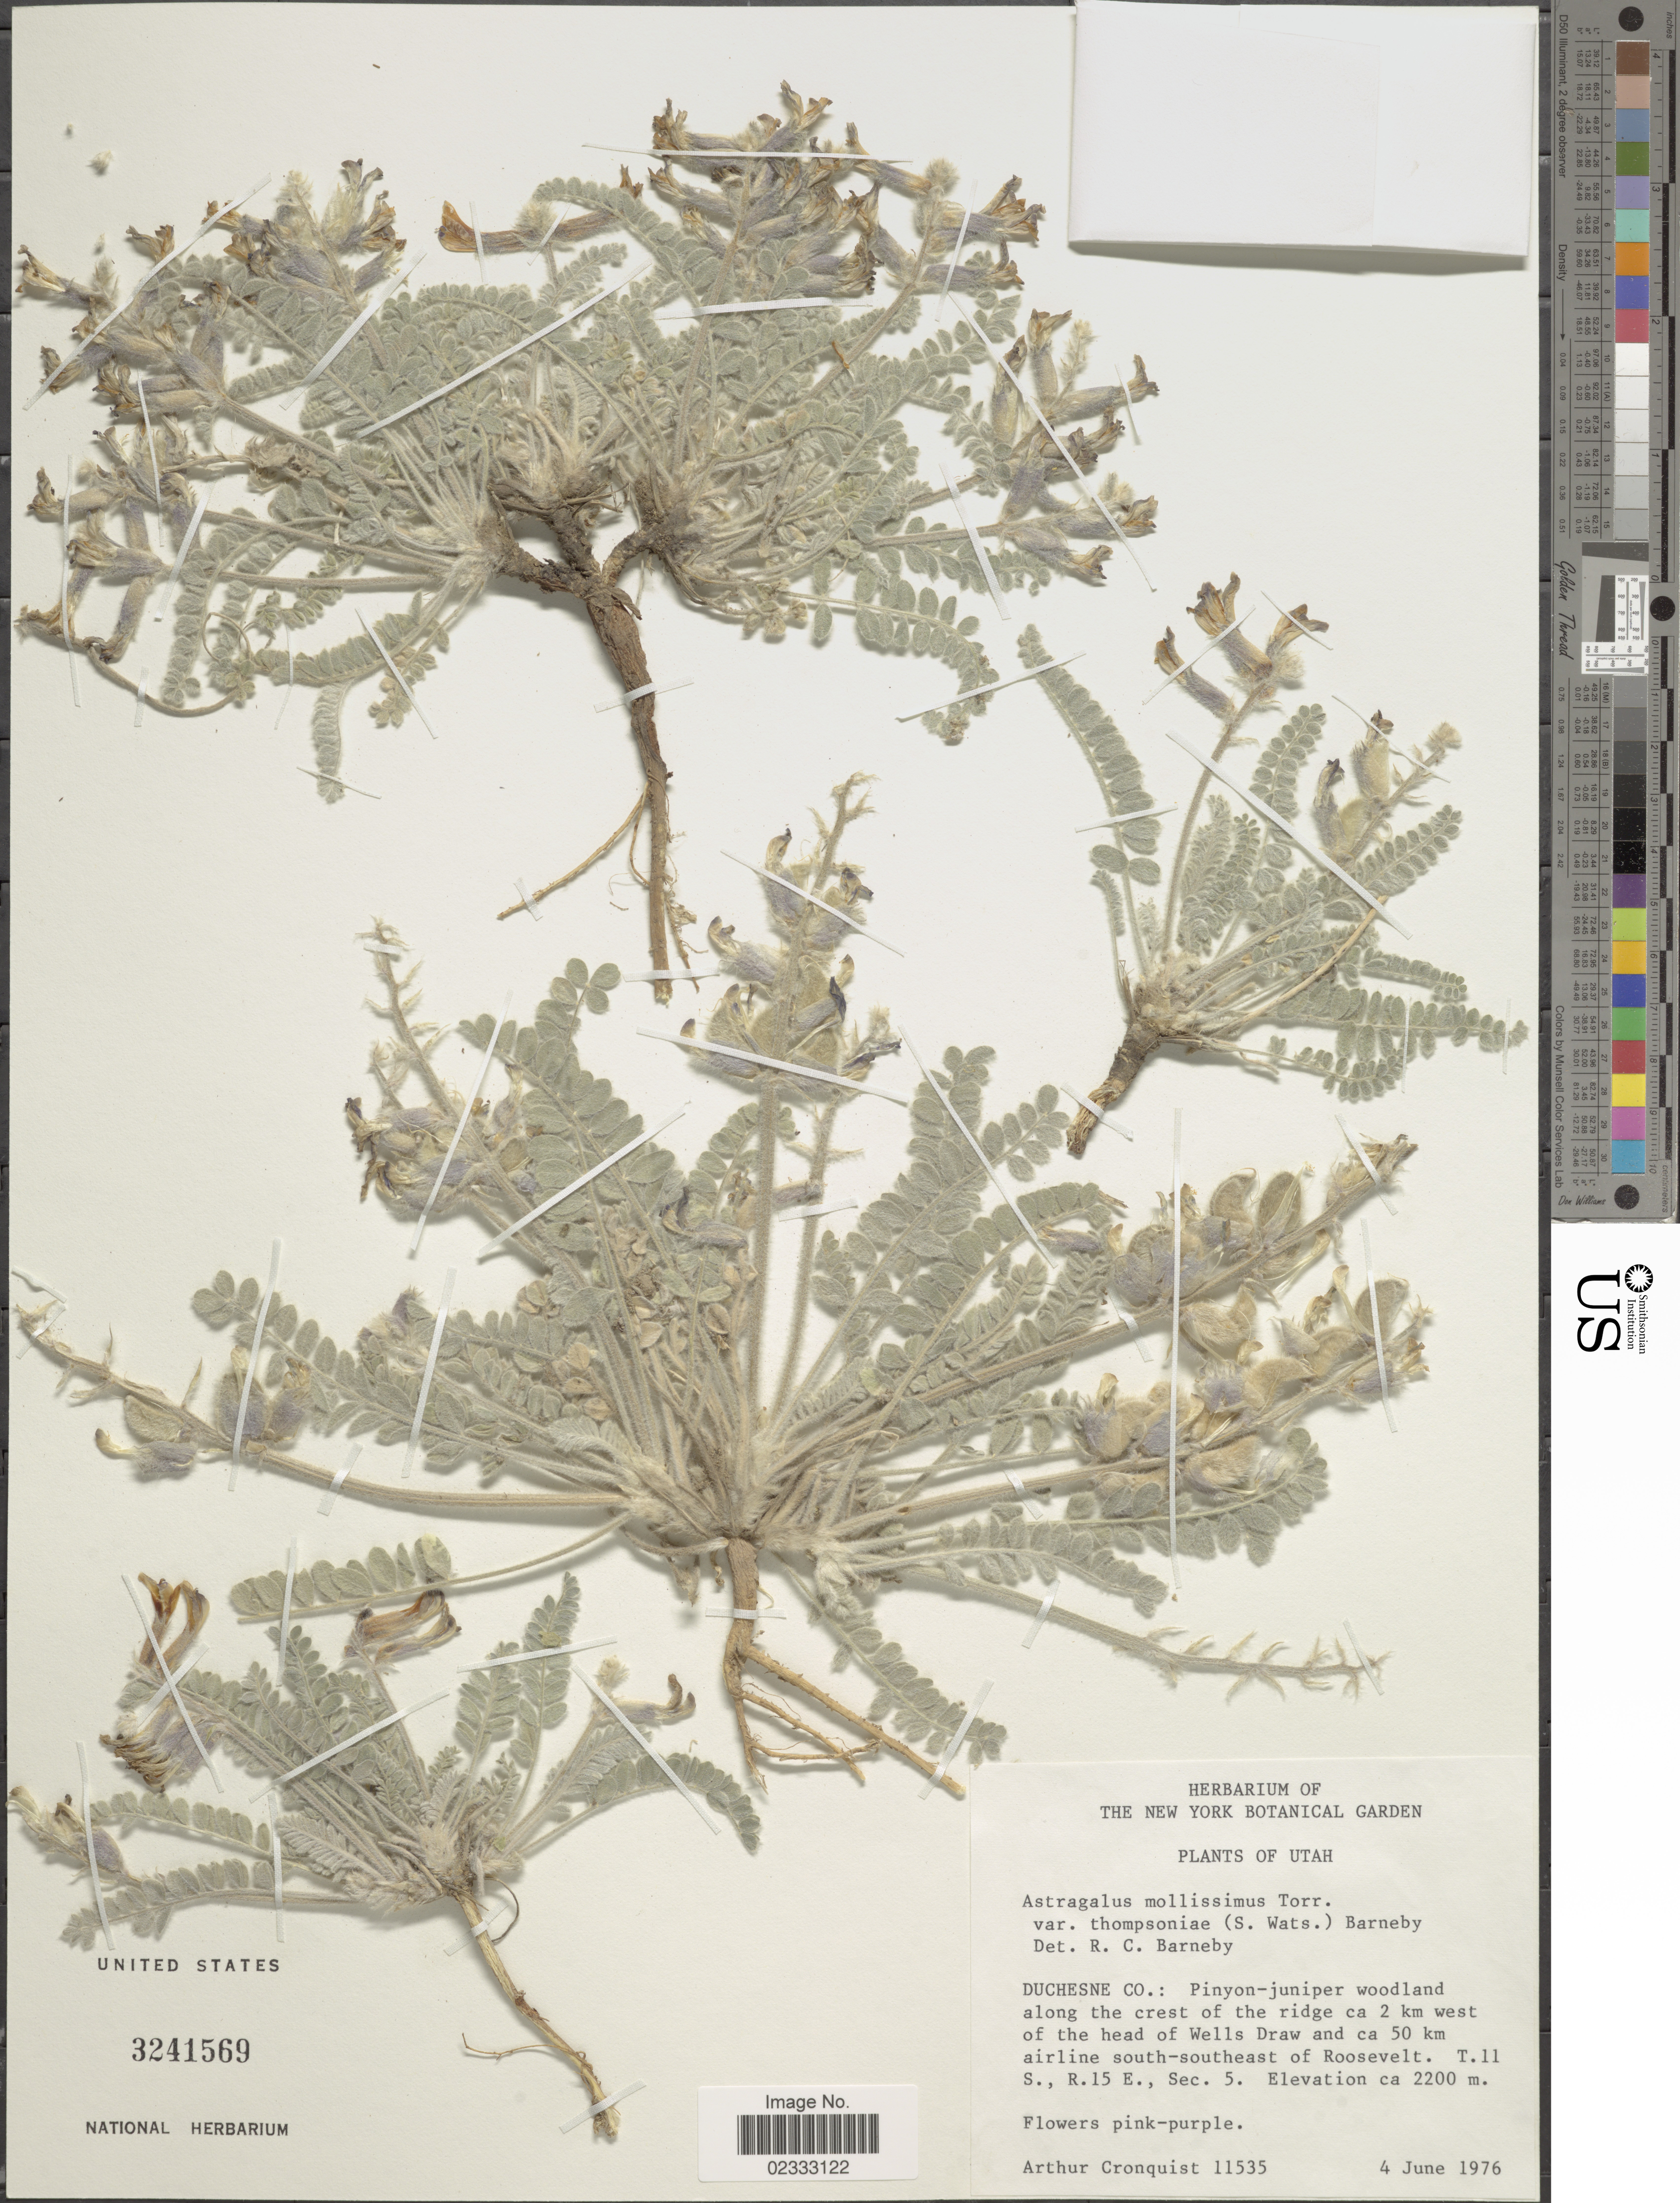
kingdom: Plantae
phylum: Tracheophyta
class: Magnoliopsida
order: Fabales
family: Fabaceae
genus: Astragalus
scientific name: Astragalus mollissimus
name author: Torr.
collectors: A. J. Cronquist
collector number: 11535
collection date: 1976-06-04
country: United States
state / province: Utah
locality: Utah, Duchesne Co.: Pinyon -juniper woodland along the crest of the ridge ca 2 km west of the head of Wells Draw and ca 50 km airline south-south-east of Roosevelt., T.11S, R. 15 E, Sec. 5.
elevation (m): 2200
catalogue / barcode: US 3241569